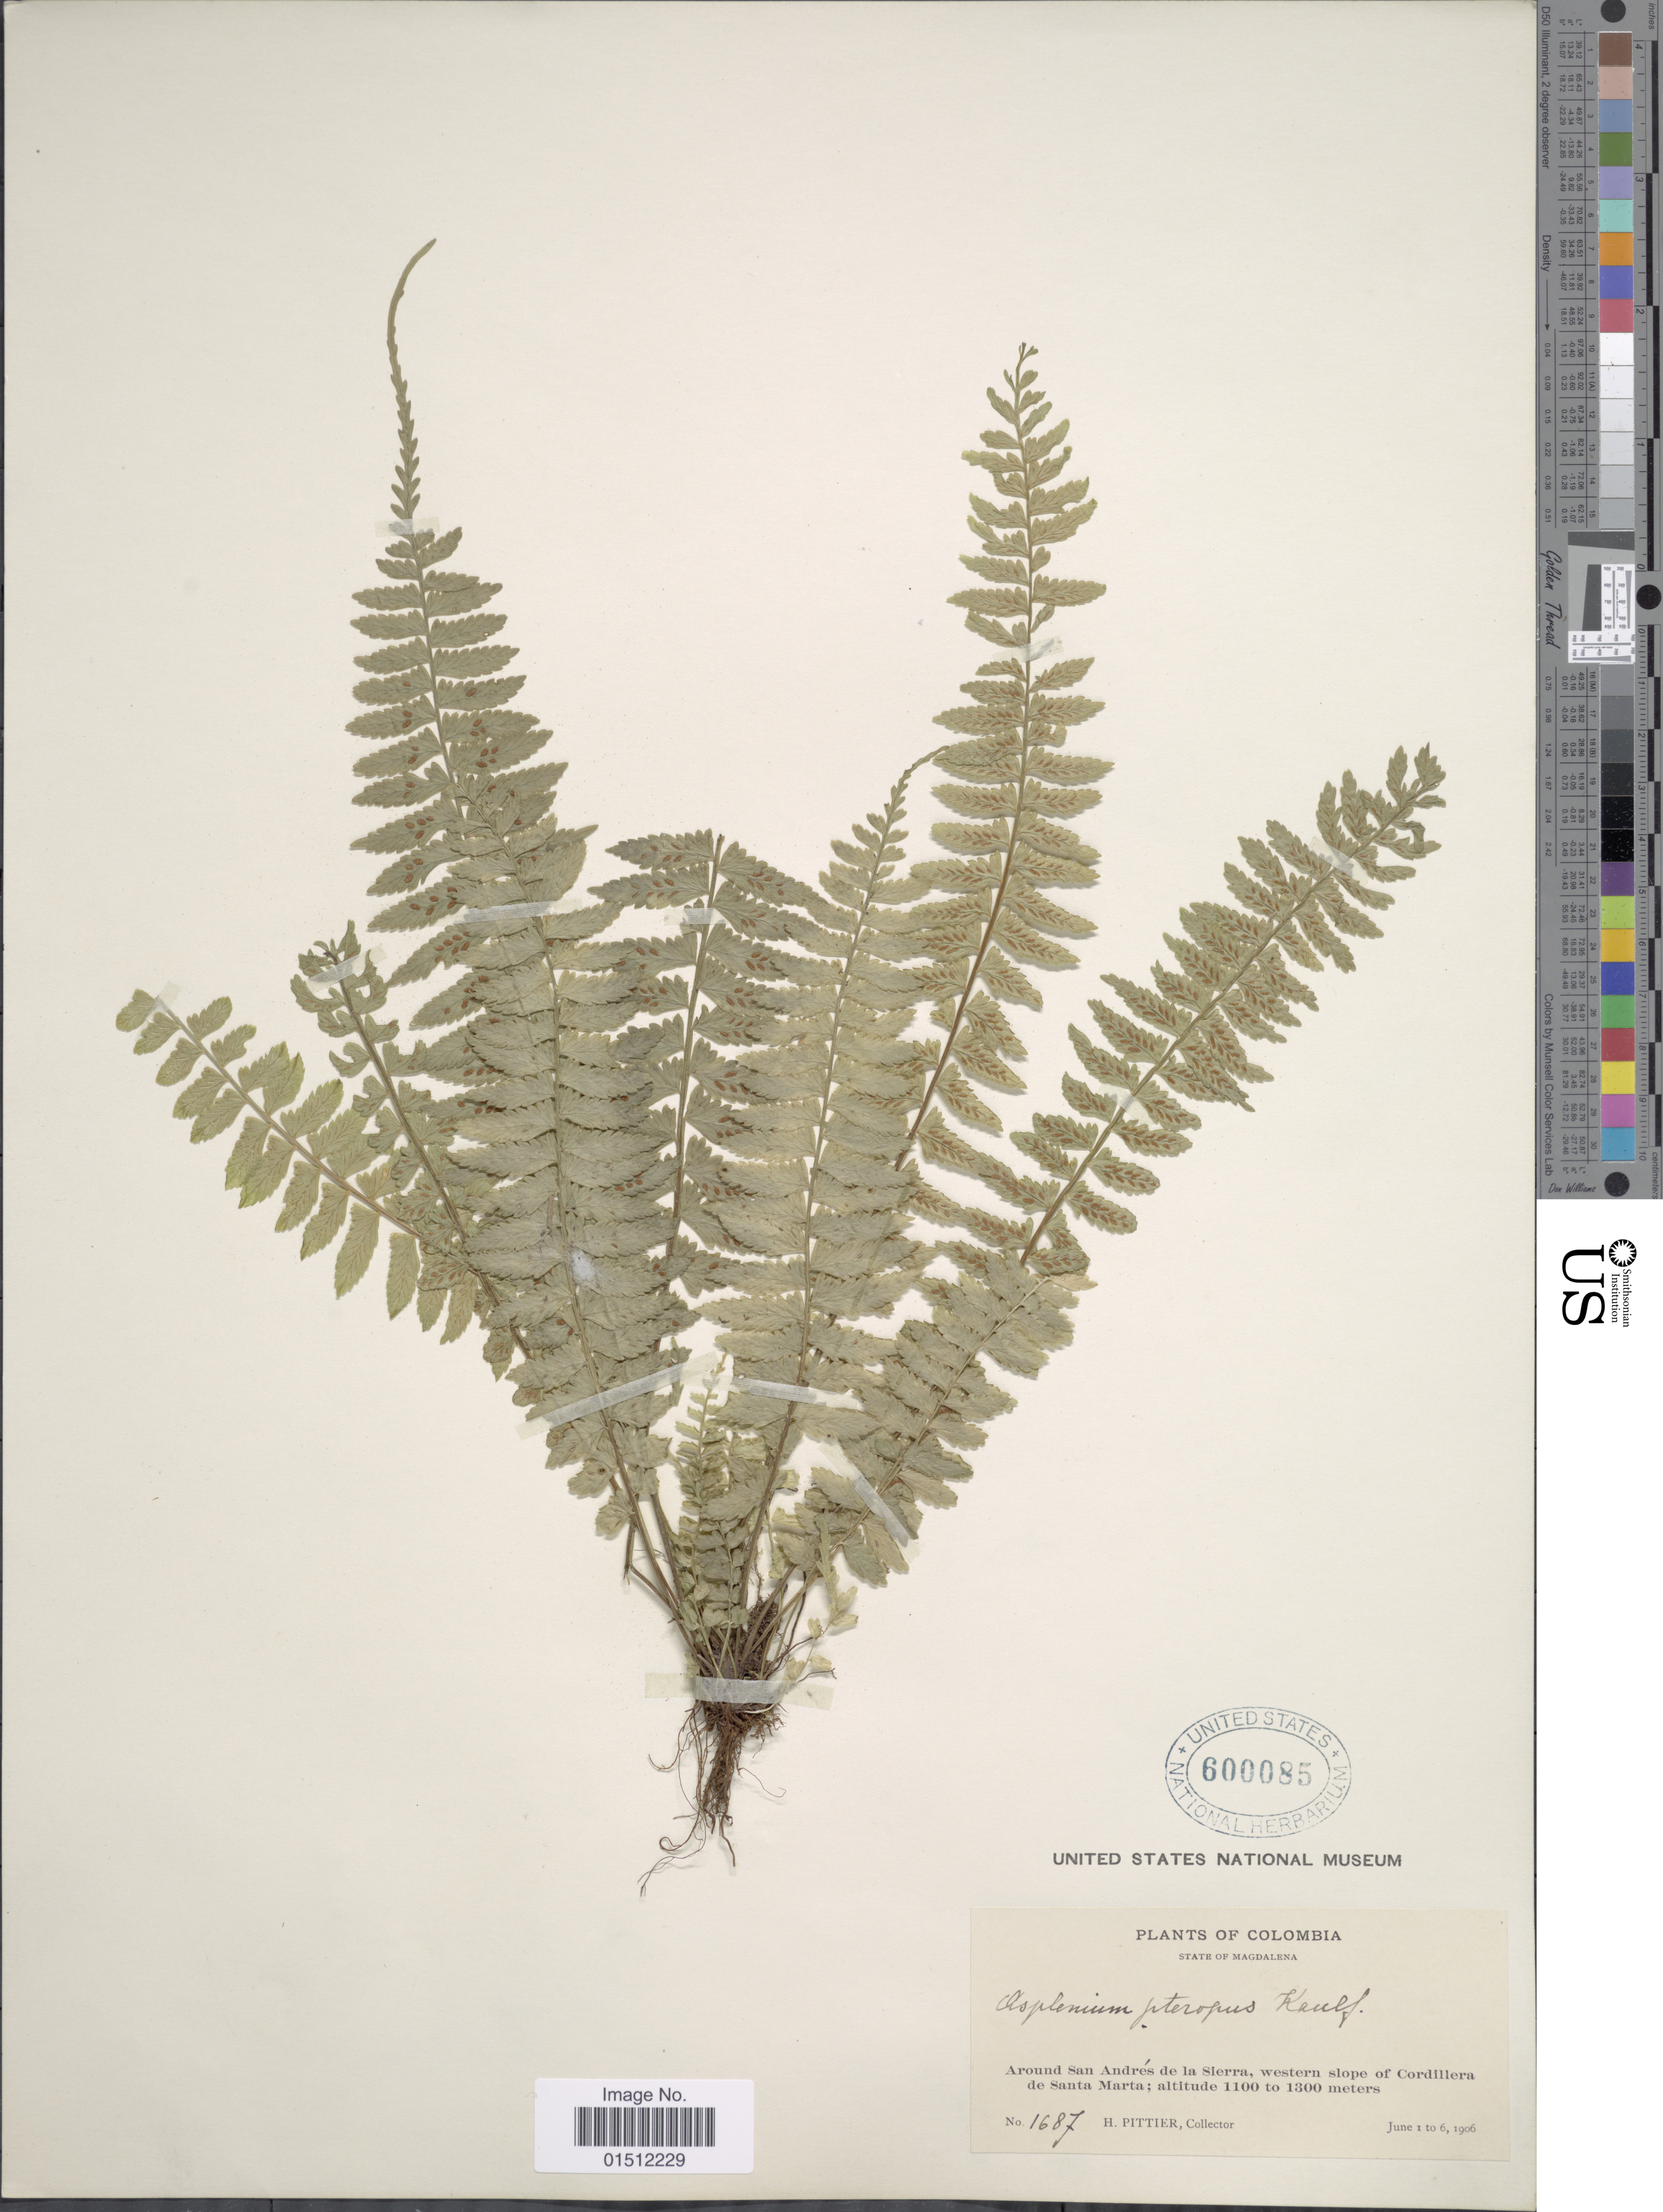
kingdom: Plantae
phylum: Tracheophyta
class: Polypodiopsida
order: Polypodiales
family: Aspleniaceae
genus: Asplenium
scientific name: Asplenium pteropus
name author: Kaulf.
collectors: H. F. Pittier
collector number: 1687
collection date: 1906-06-01/1906-06-06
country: Colombia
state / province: Magdalena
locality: Around San Andres de la Sierra, western slope of Cordillera de Santa Marta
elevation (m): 1100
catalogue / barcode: US 600085